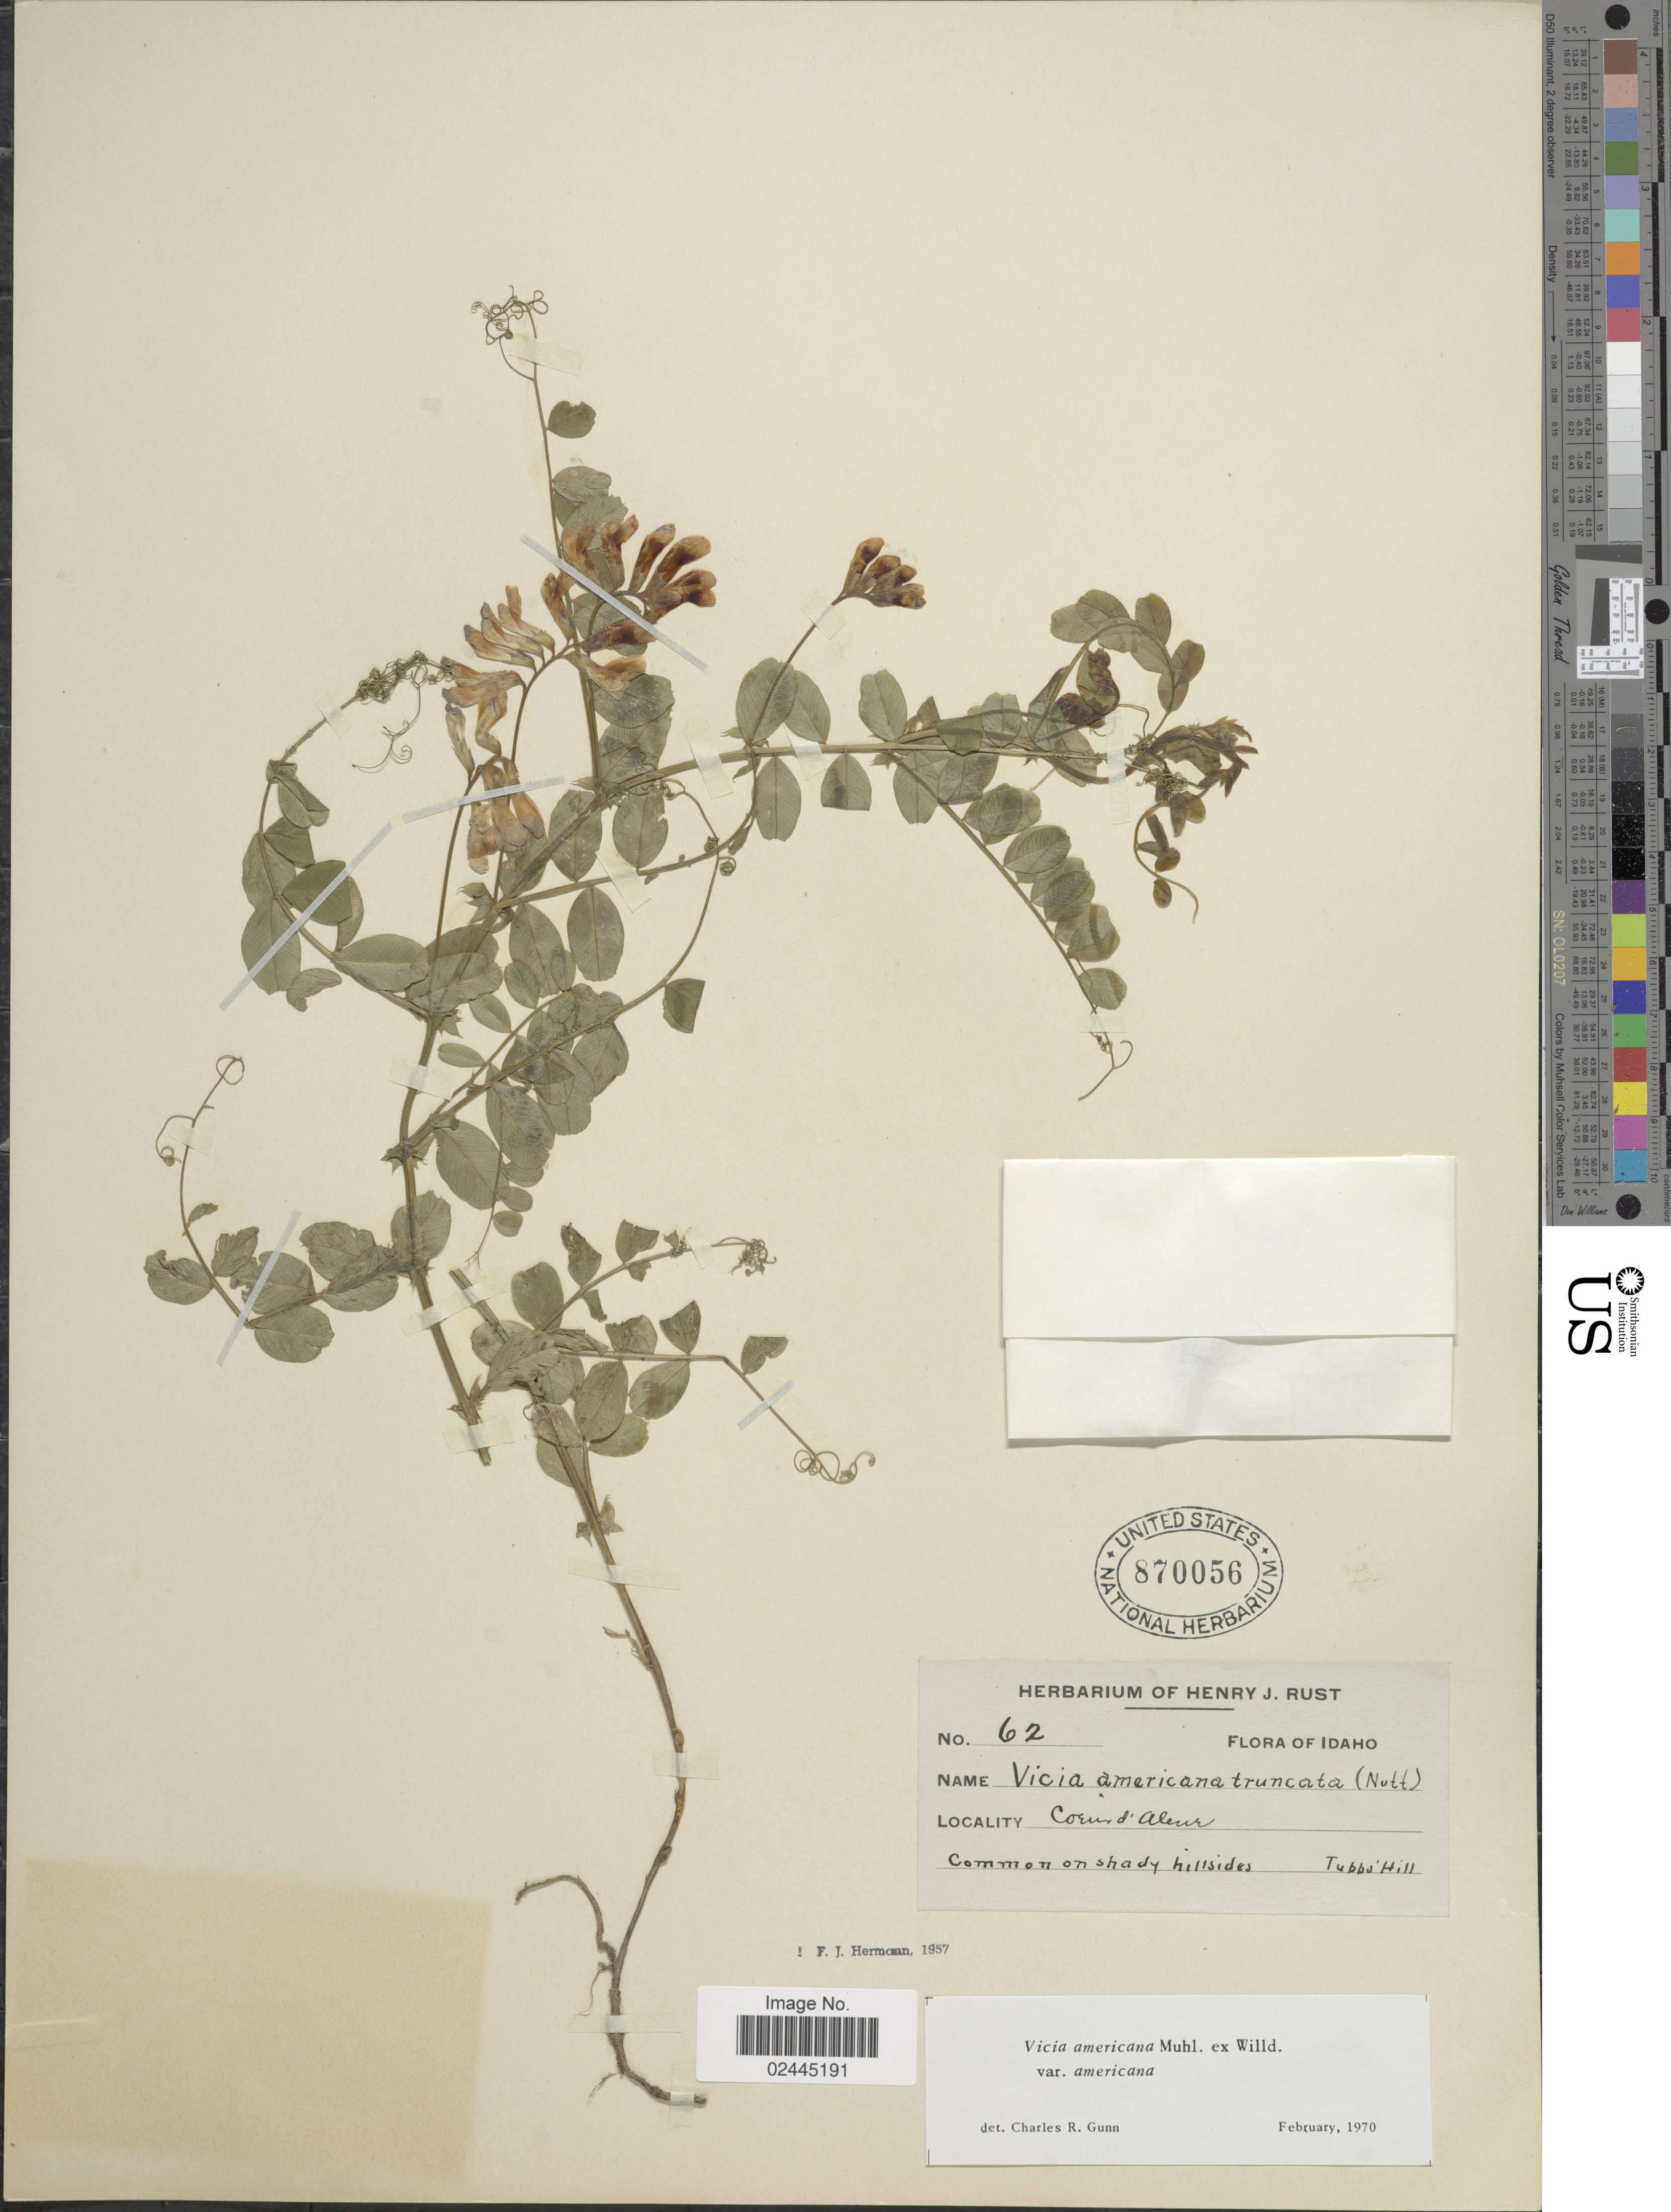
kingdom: Plantae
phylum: Tracheophyta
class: Magnoliopsida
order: Fabales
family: Fabaceae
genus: Vicia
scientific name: Vicia americana var. americana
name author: Muhl. ex Willd.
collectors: H. J. Rust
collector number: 62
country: United States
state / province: Idaho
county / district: Kootenai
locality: Coeur d'Alene. Tubb's Hill.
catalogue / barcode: US 870056